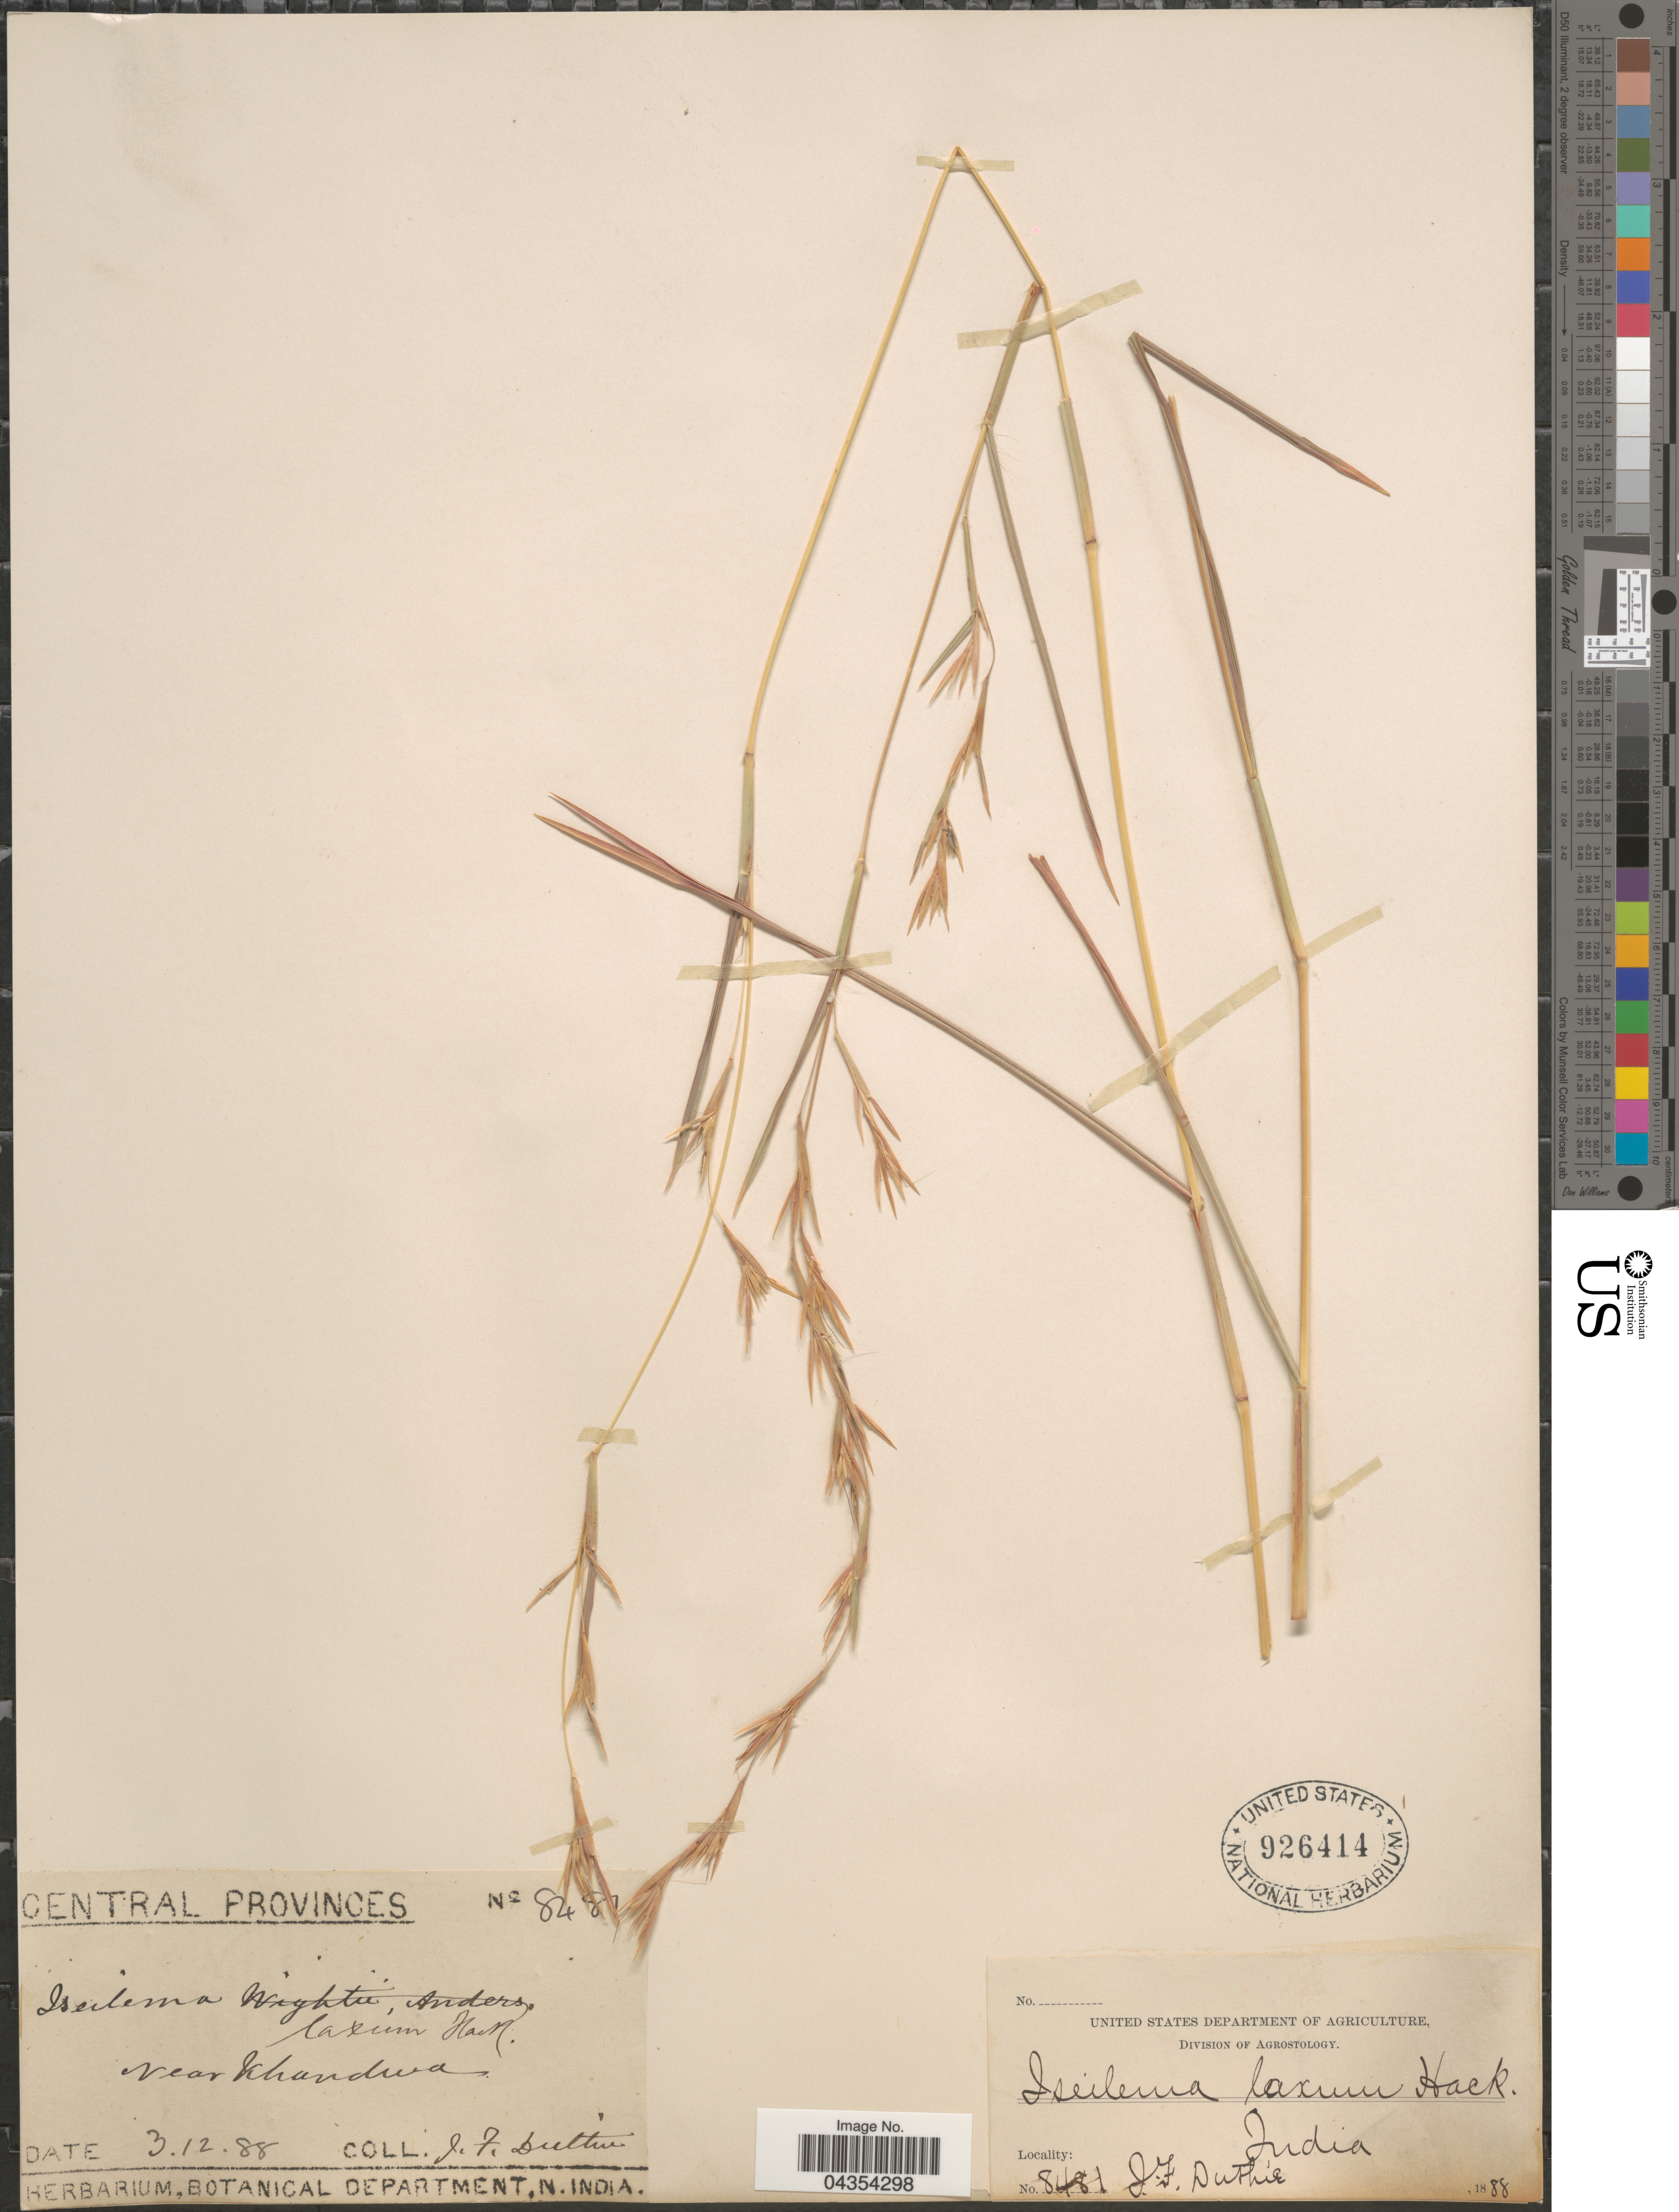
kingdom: Plantae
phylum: Tracheophyta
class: Liliopsida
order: Poales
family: Poaceae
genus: Iseilema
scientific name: Iseilema jainiana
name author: P. Umam. & P. Daniel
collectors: J. F. Duthie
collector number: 84!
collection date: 1888-12-03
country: India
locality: Central Provinces. Near Khandwa.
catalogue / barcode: US 926414